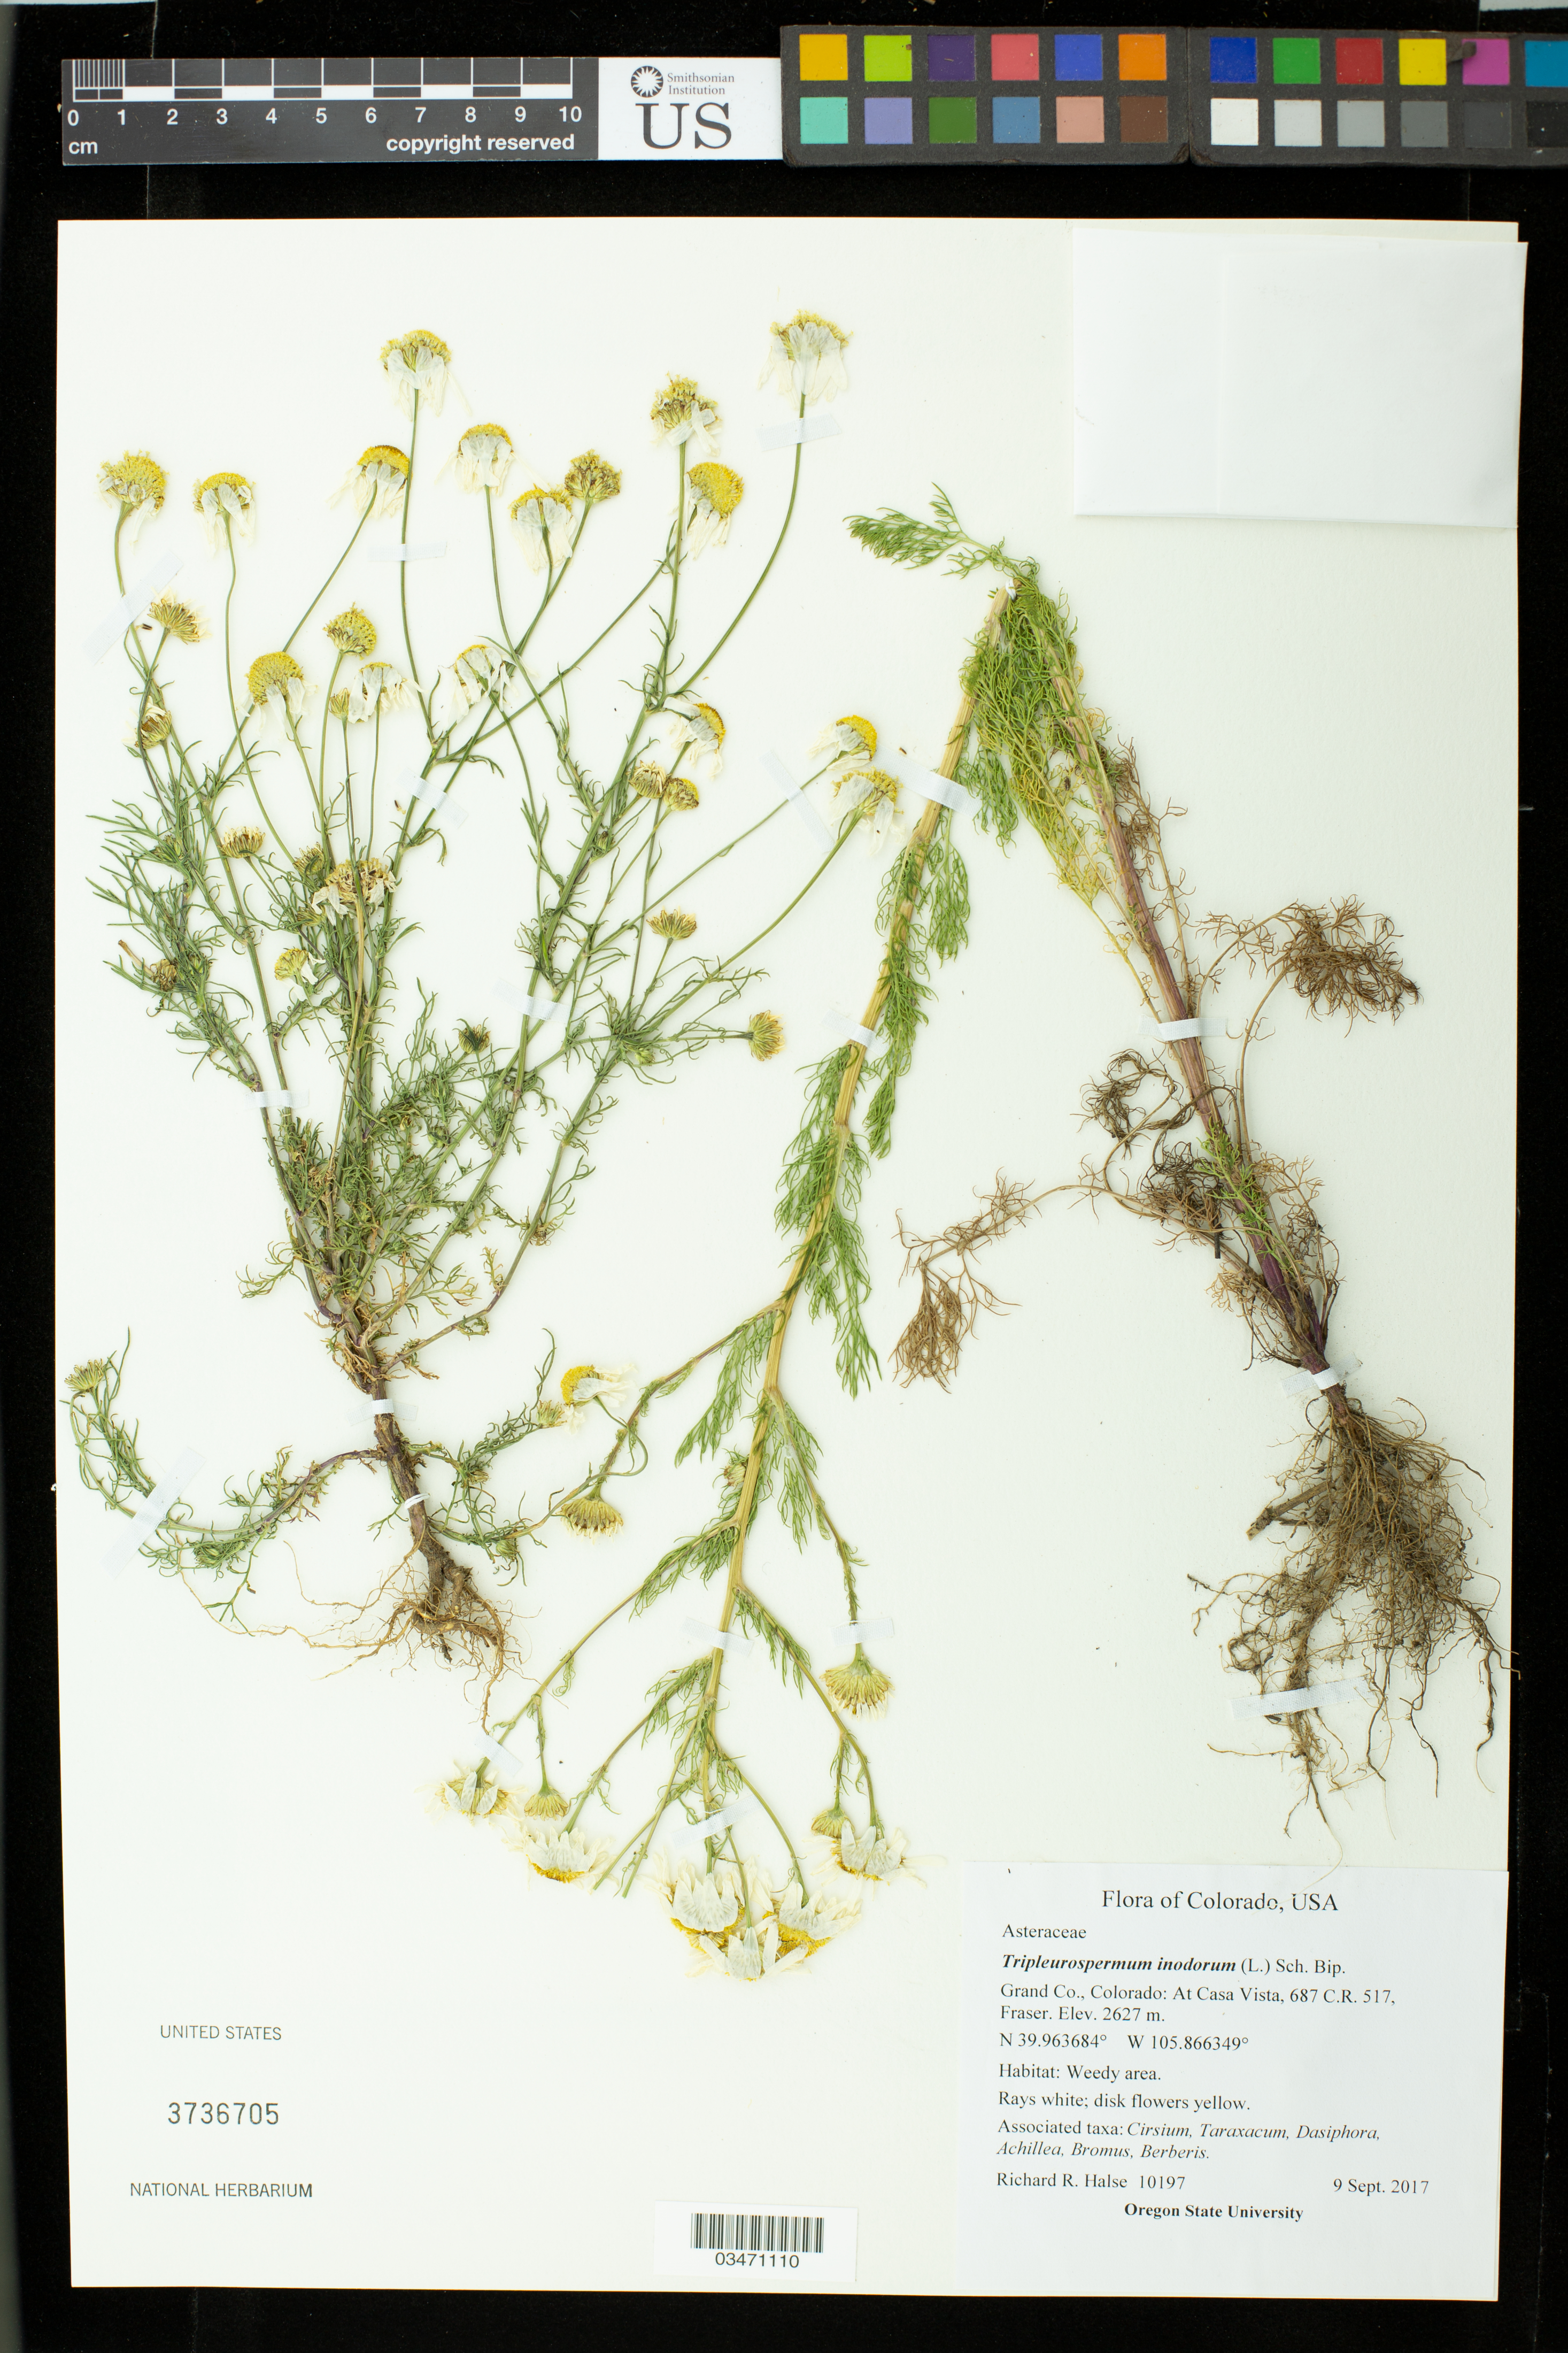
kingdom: Plantae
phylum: Tracheophyta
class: Magnoliopsida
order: Asterales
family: Asteraceae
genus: Tripleurospermum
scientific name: Tripleurospermum inodorum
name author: (L.) Sch. Bip.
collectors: R. Halse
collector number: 10197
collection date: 2017-09-09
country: United States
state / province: Colorado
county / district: Grand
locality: At Casa Vista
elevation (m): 2627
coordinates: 39.963684 N, 105.866349 W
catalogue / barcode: US 3736705